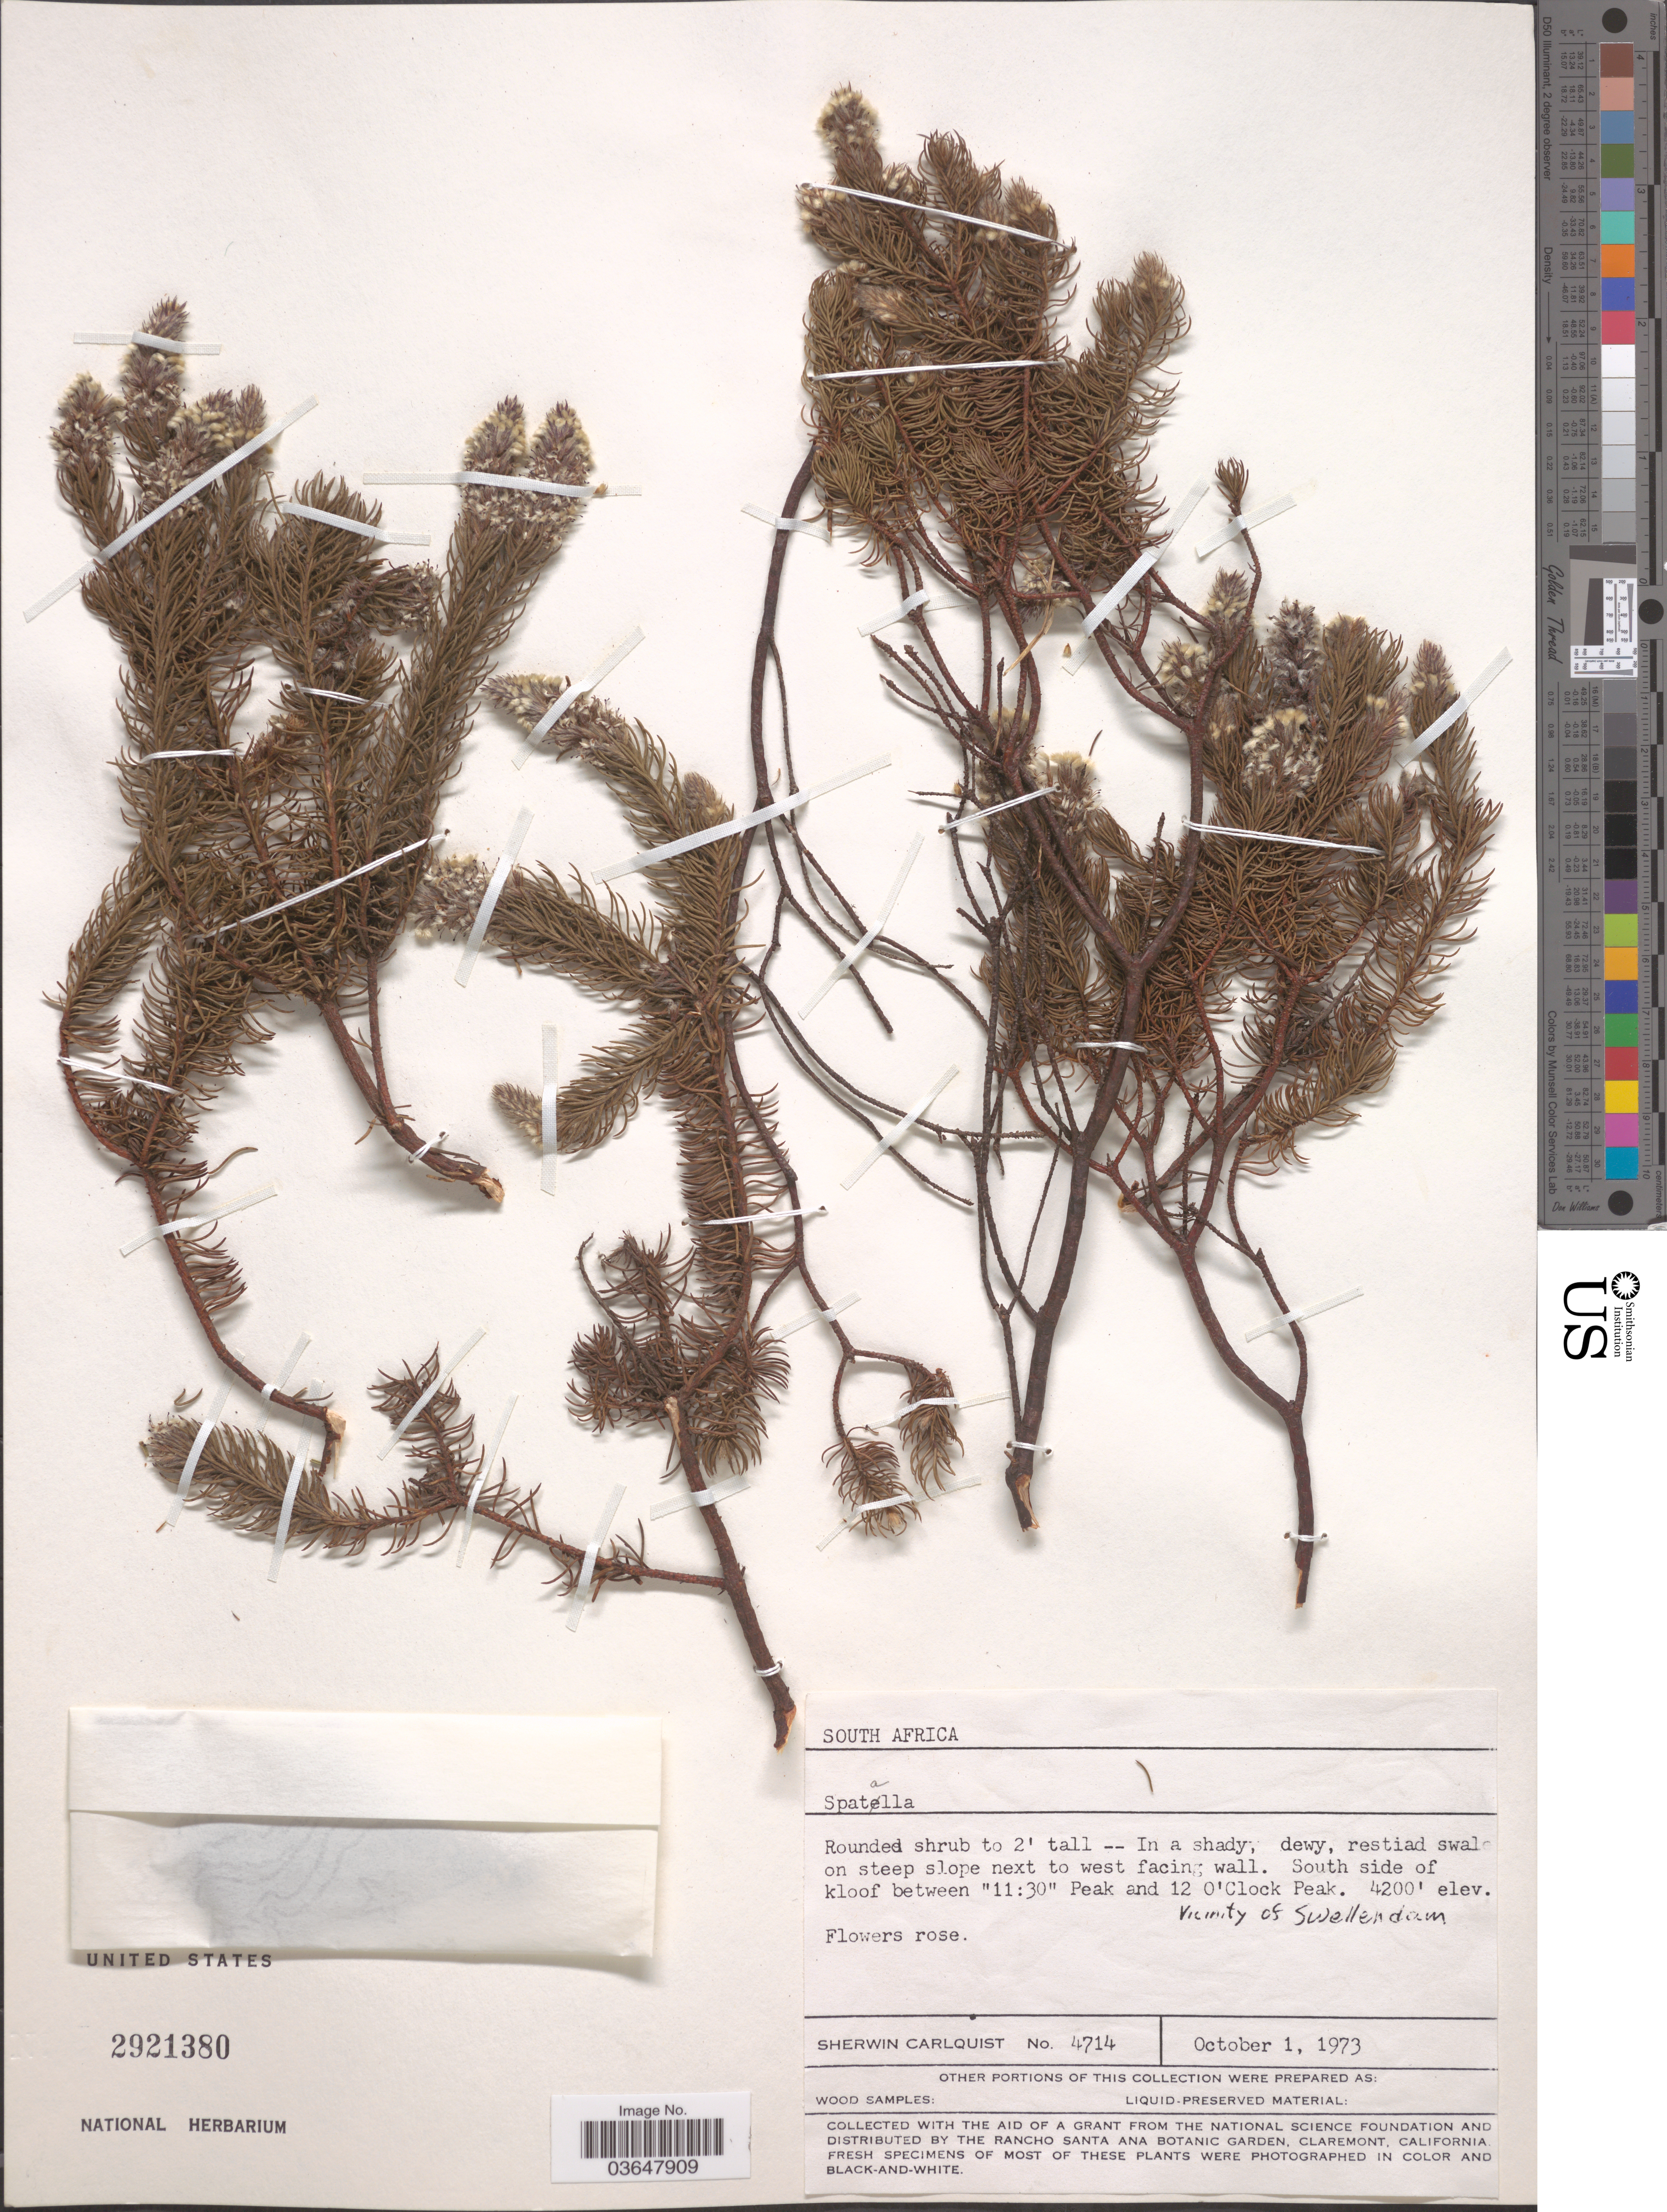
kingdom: Plantae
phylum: Tracheophyta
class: Magnoliopsida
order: Proteales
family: Proteaceae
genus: Spatalla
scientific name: Spatalla sp.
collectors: S. Carlquist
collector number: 4717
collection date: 1973-10-01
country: South Africa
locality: South side of kloof between "11:30" Peak and 12 O'Clock Peak. Vicinity of Swellendam.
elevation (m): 1280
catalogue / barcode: US 2921380